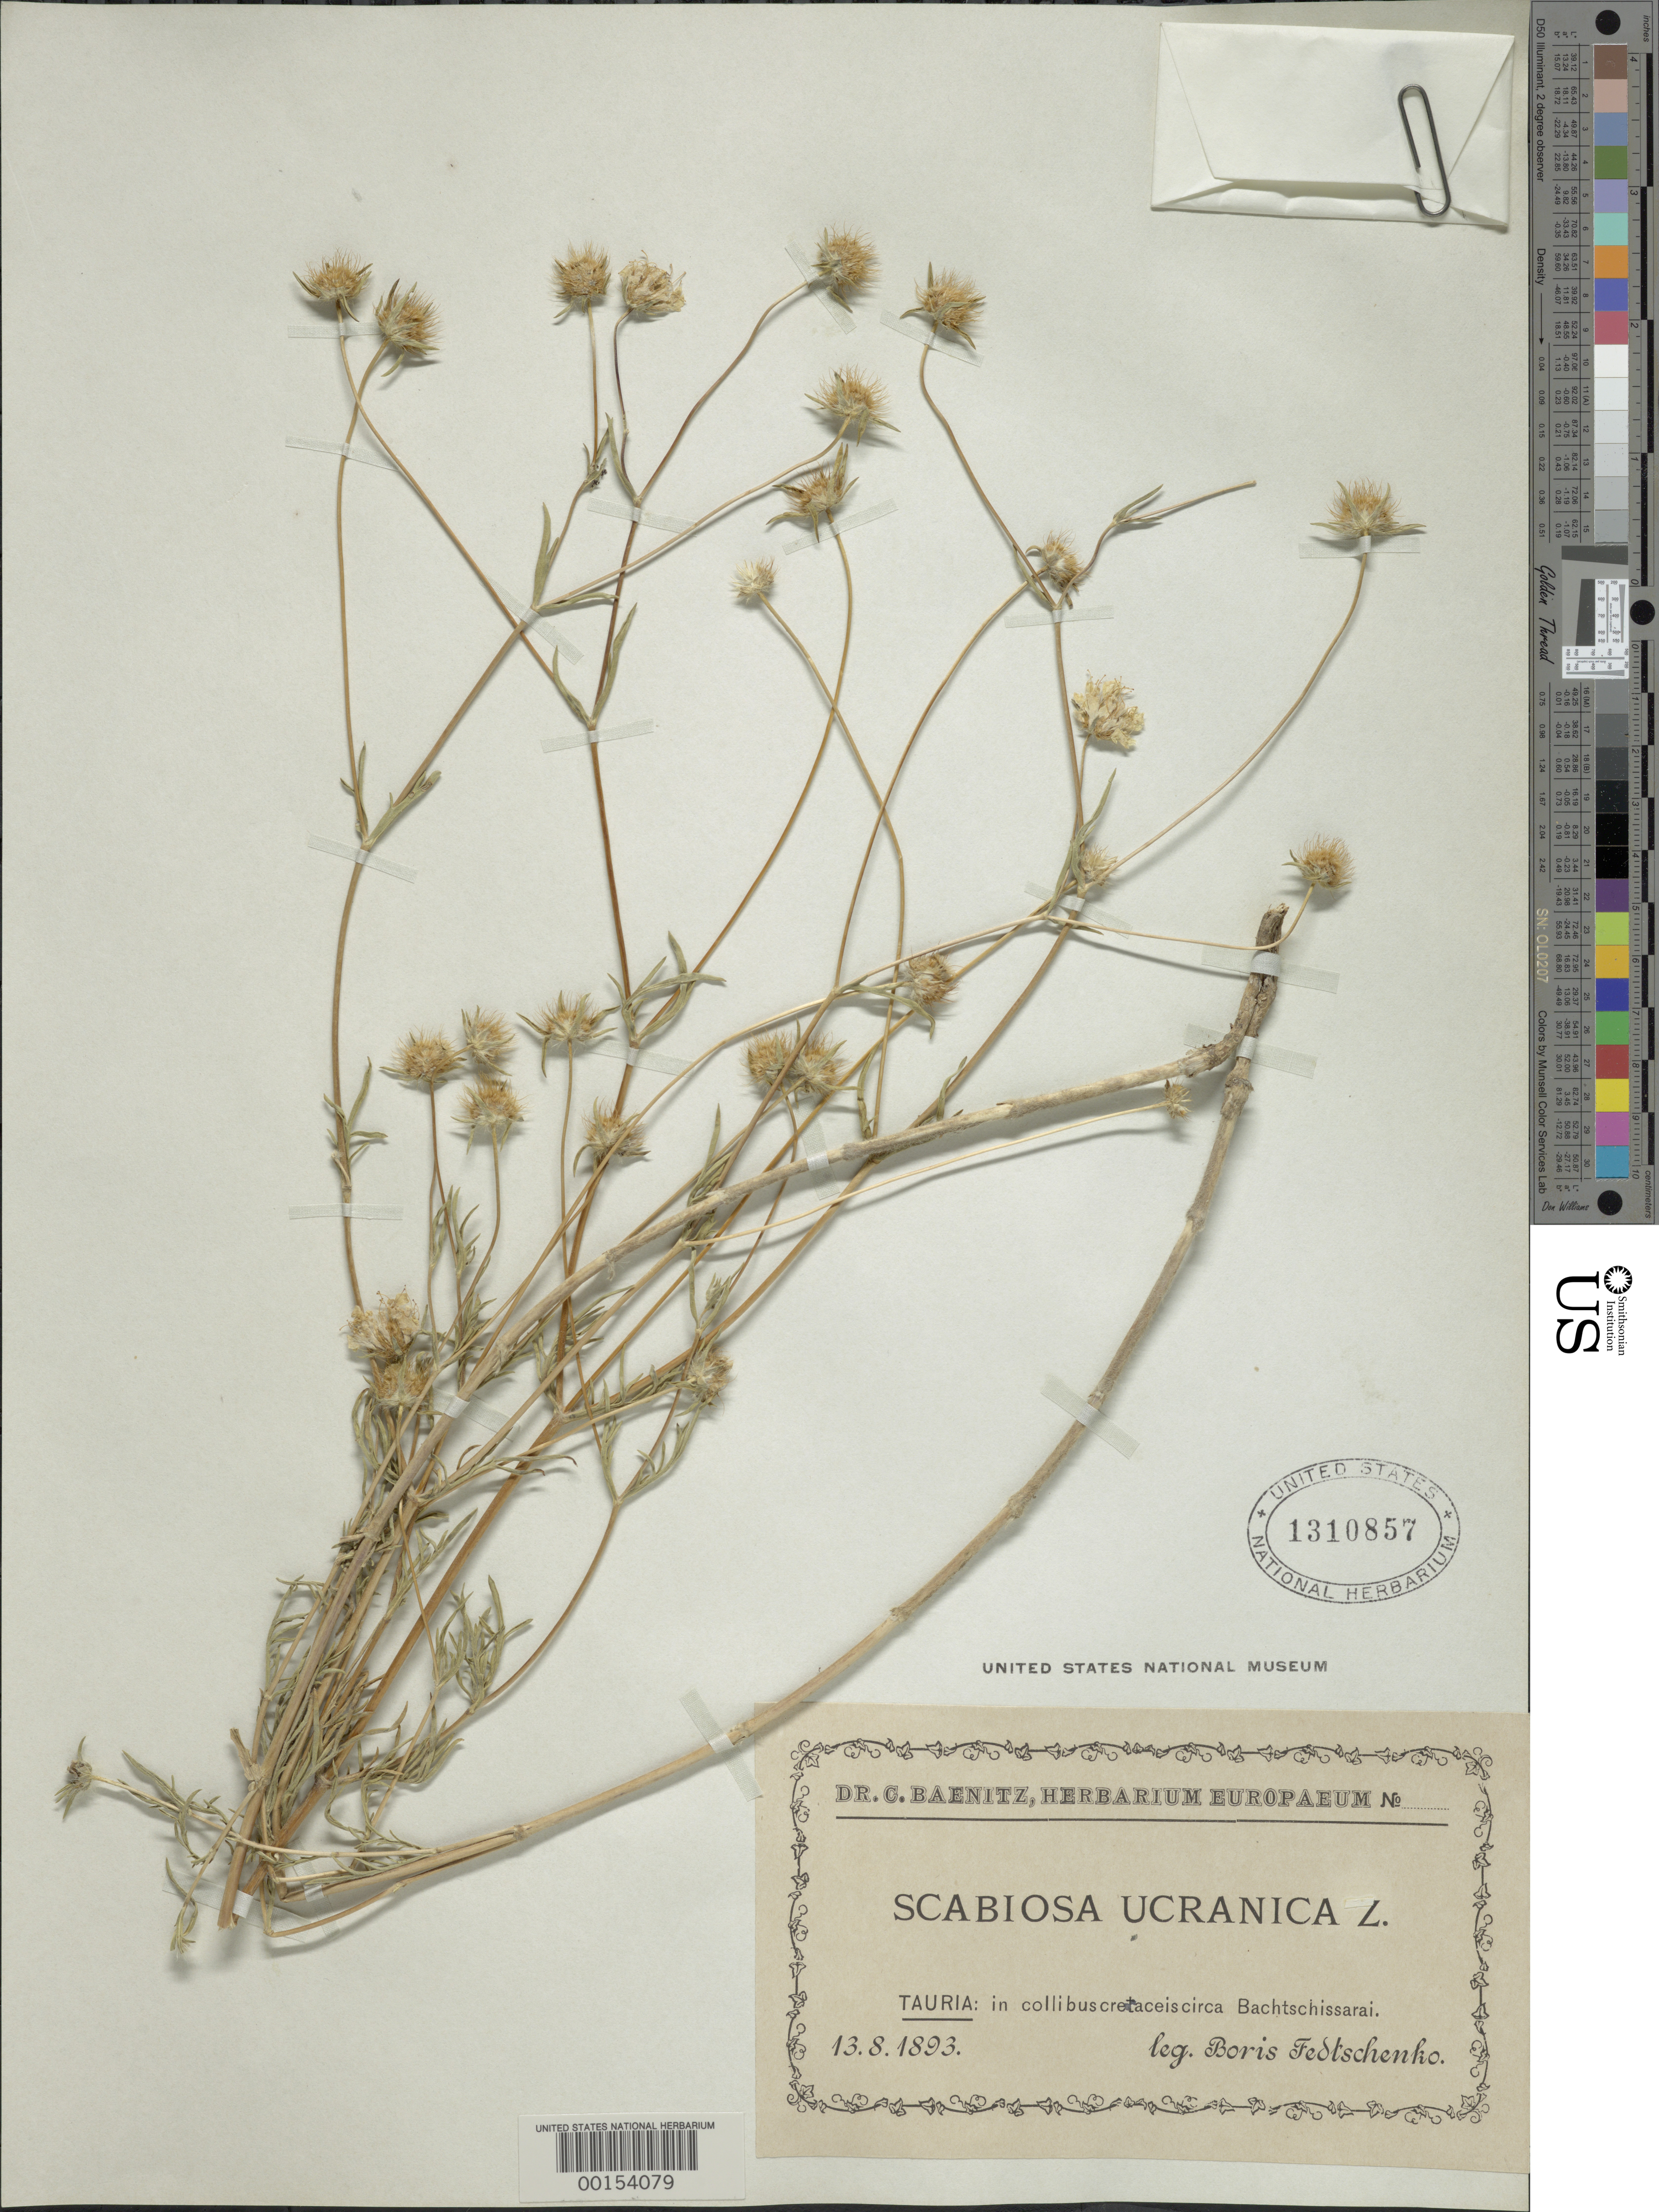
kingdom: Plantae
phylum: Tracheophyta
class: Magnoliopsida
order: Dipsacales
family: Caprifoliaceae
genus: Scabiosa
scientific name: Scabiosa ucranica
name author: L.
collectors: B. Fedtschenko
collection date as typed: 13 Aug 1893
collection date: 1893-08-13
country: Ukraine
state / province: Crimea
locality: Tauria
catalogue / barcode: US 1310857